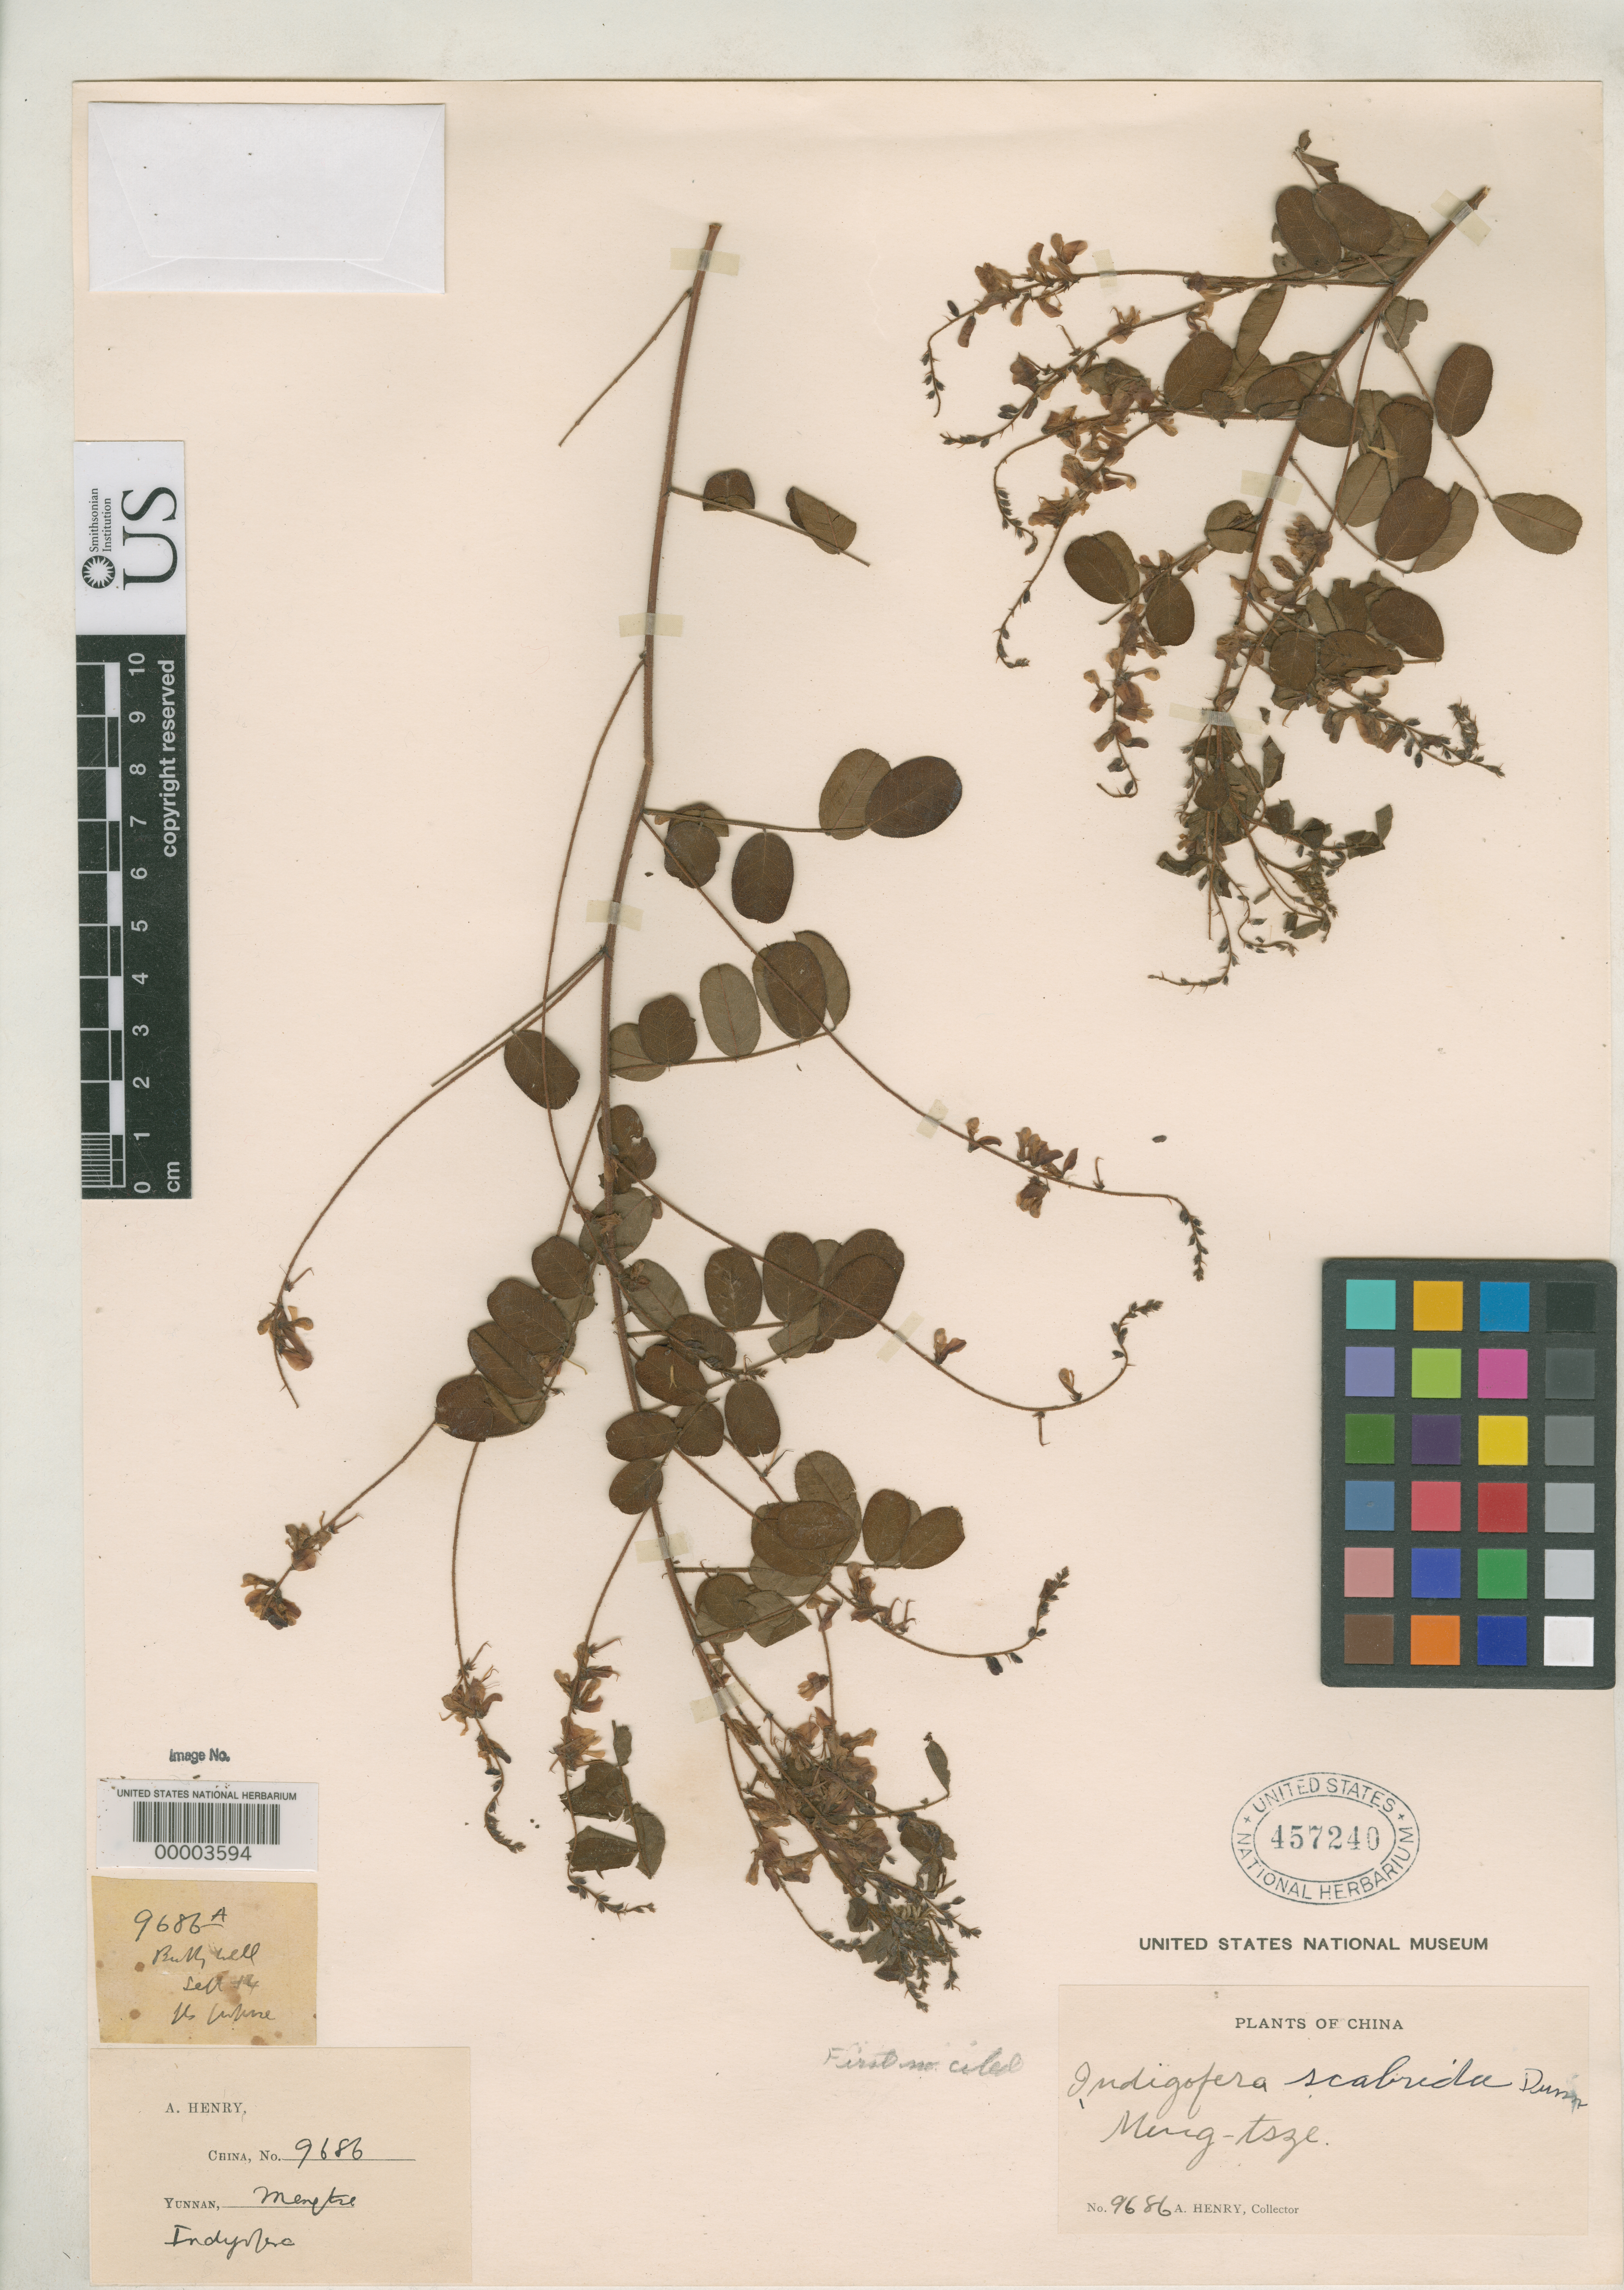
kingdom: Plantae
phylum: Tracheophyta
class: Magnoliopsida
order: Fabales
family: Fabaceae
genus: Indigofera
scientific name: Indigofera scabrida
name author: Dunn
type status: Isosyntype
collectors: A. Henry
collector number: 9686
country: China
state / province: Yunnan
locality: Yunnan, Mengtze.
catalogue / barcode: US 457240